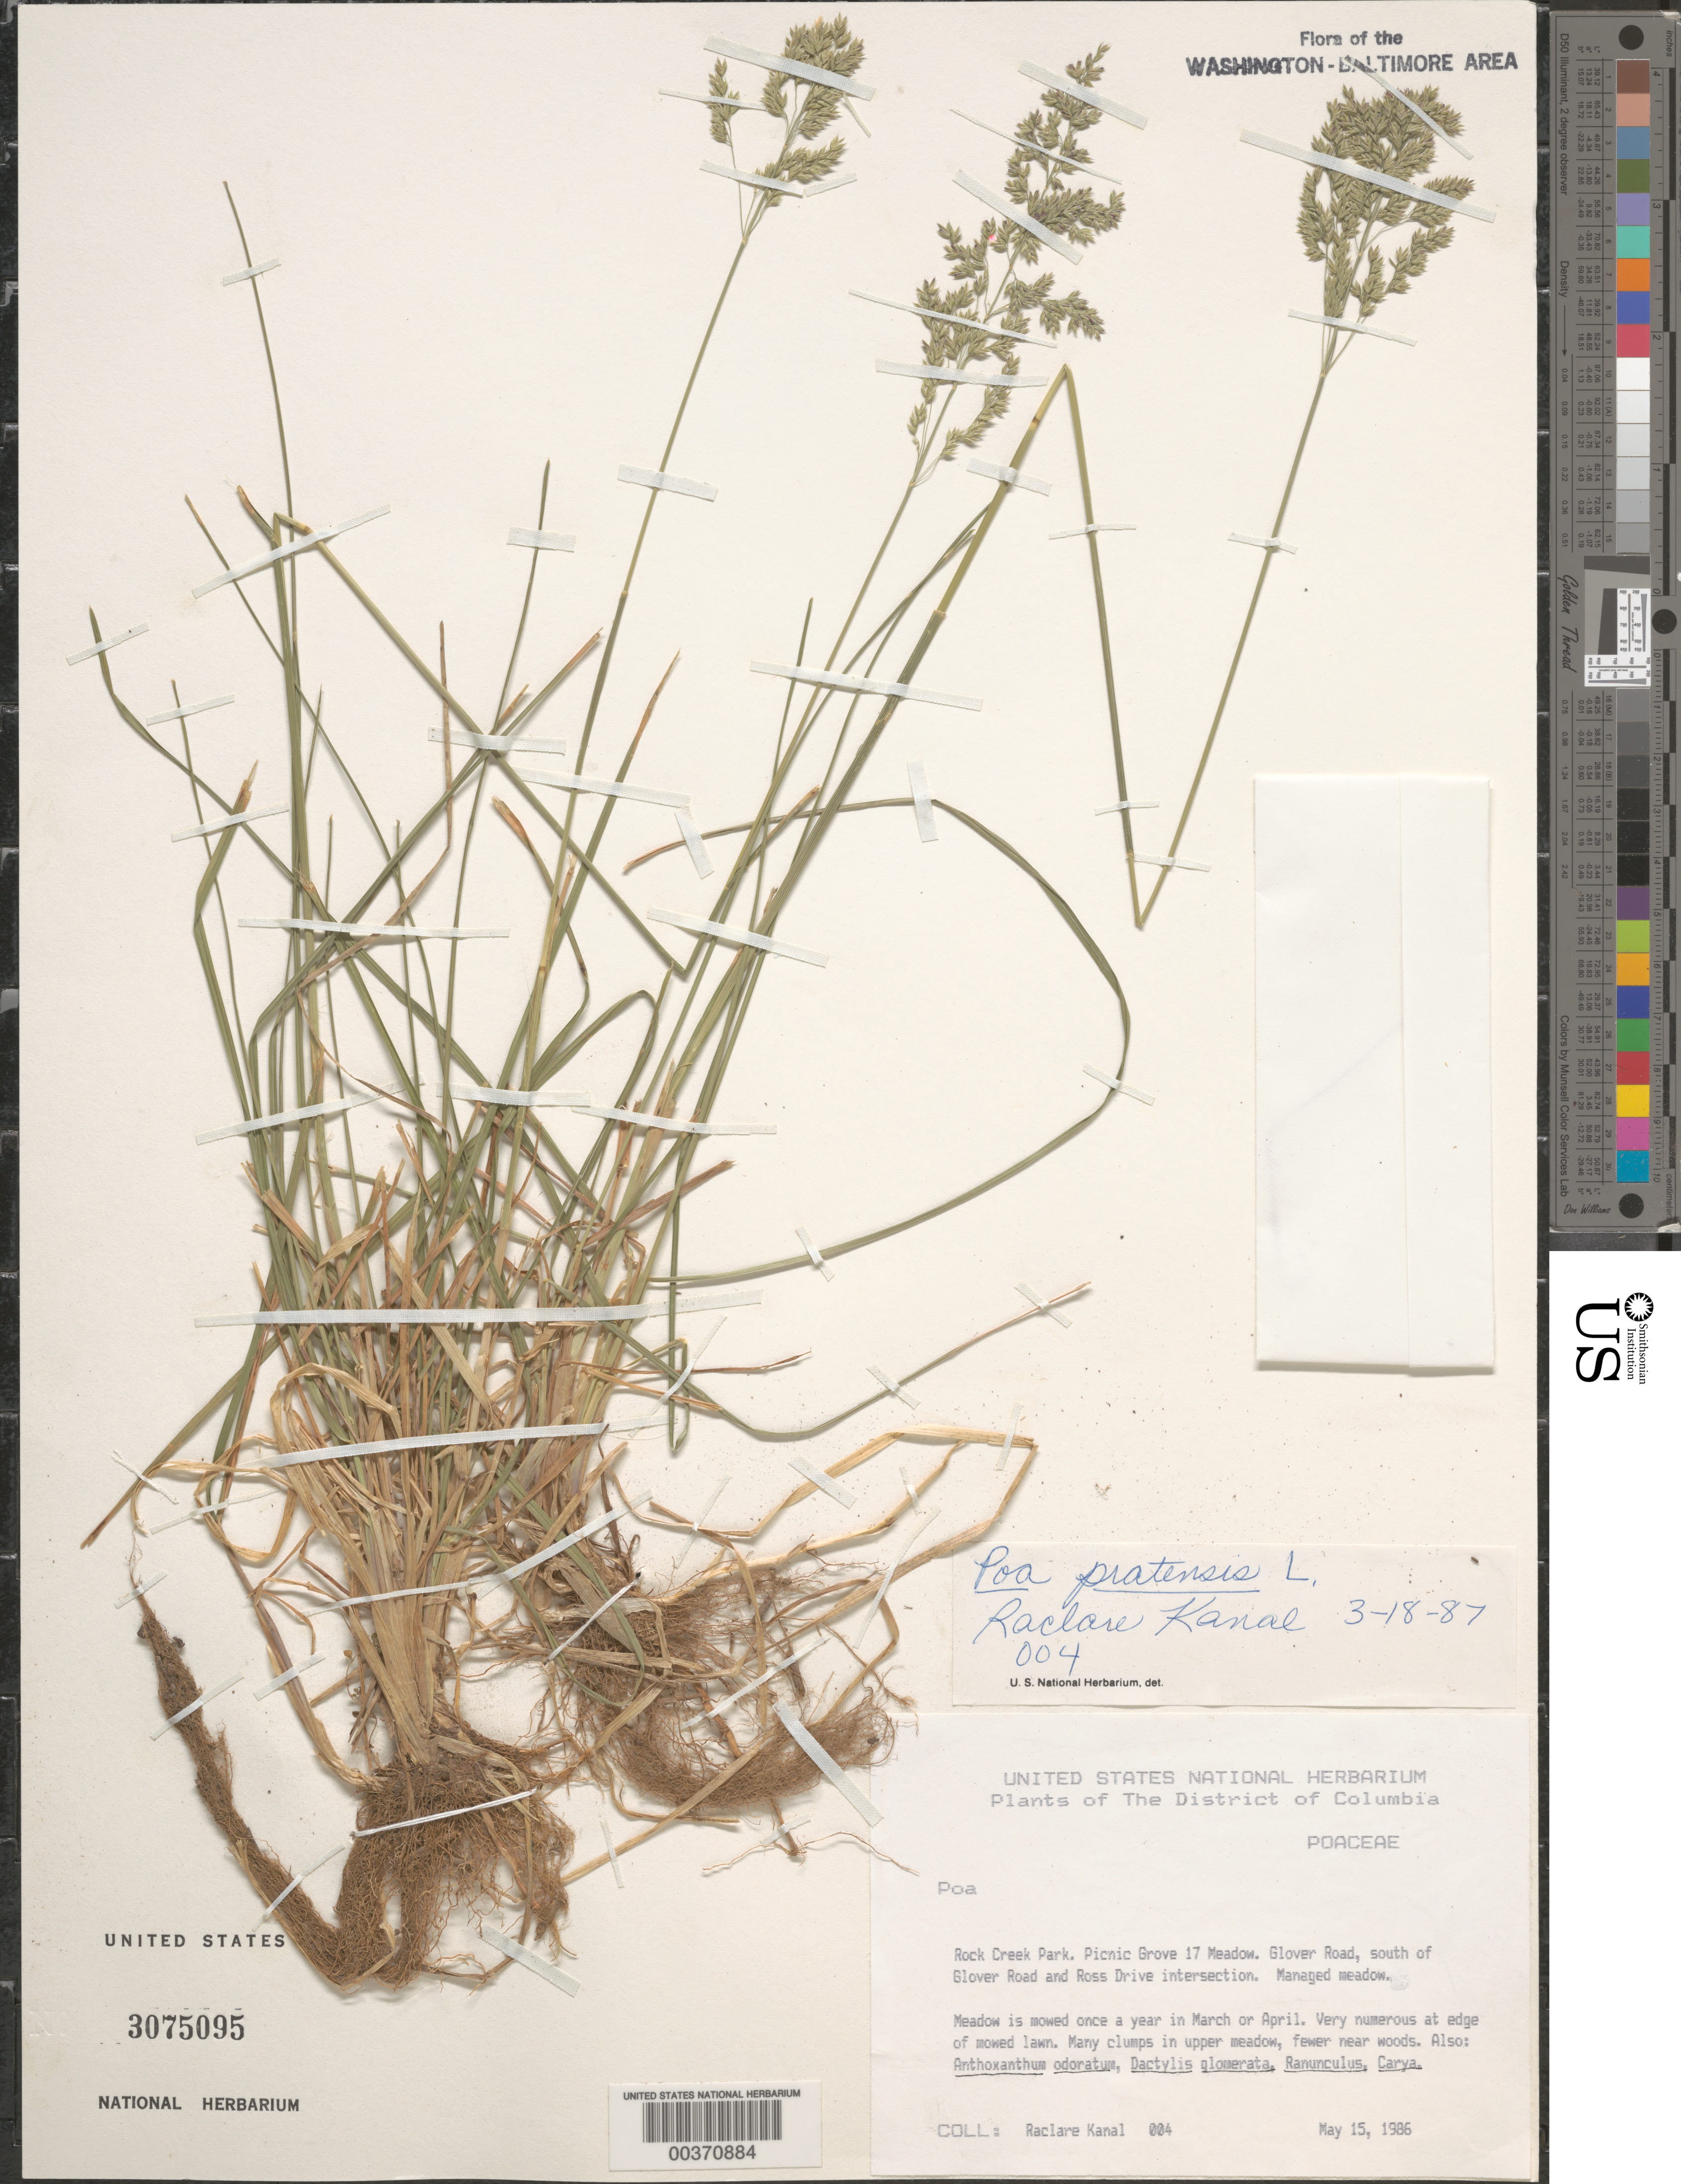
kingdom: Plantae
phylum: Tracheophyta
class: Liliopsida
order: Poales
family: Poaceae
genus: Poa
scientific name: Poa pratensis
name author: L.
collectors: R. Kanal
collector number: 004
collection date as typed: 15 May 1986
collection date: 1986-05-15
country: United States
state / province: District of Columbia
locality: Rock Creek Park, Picnic Grove 17 meadow Rock Creek Park and Vicinity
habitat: Managed meadow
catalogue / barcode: US 3075095